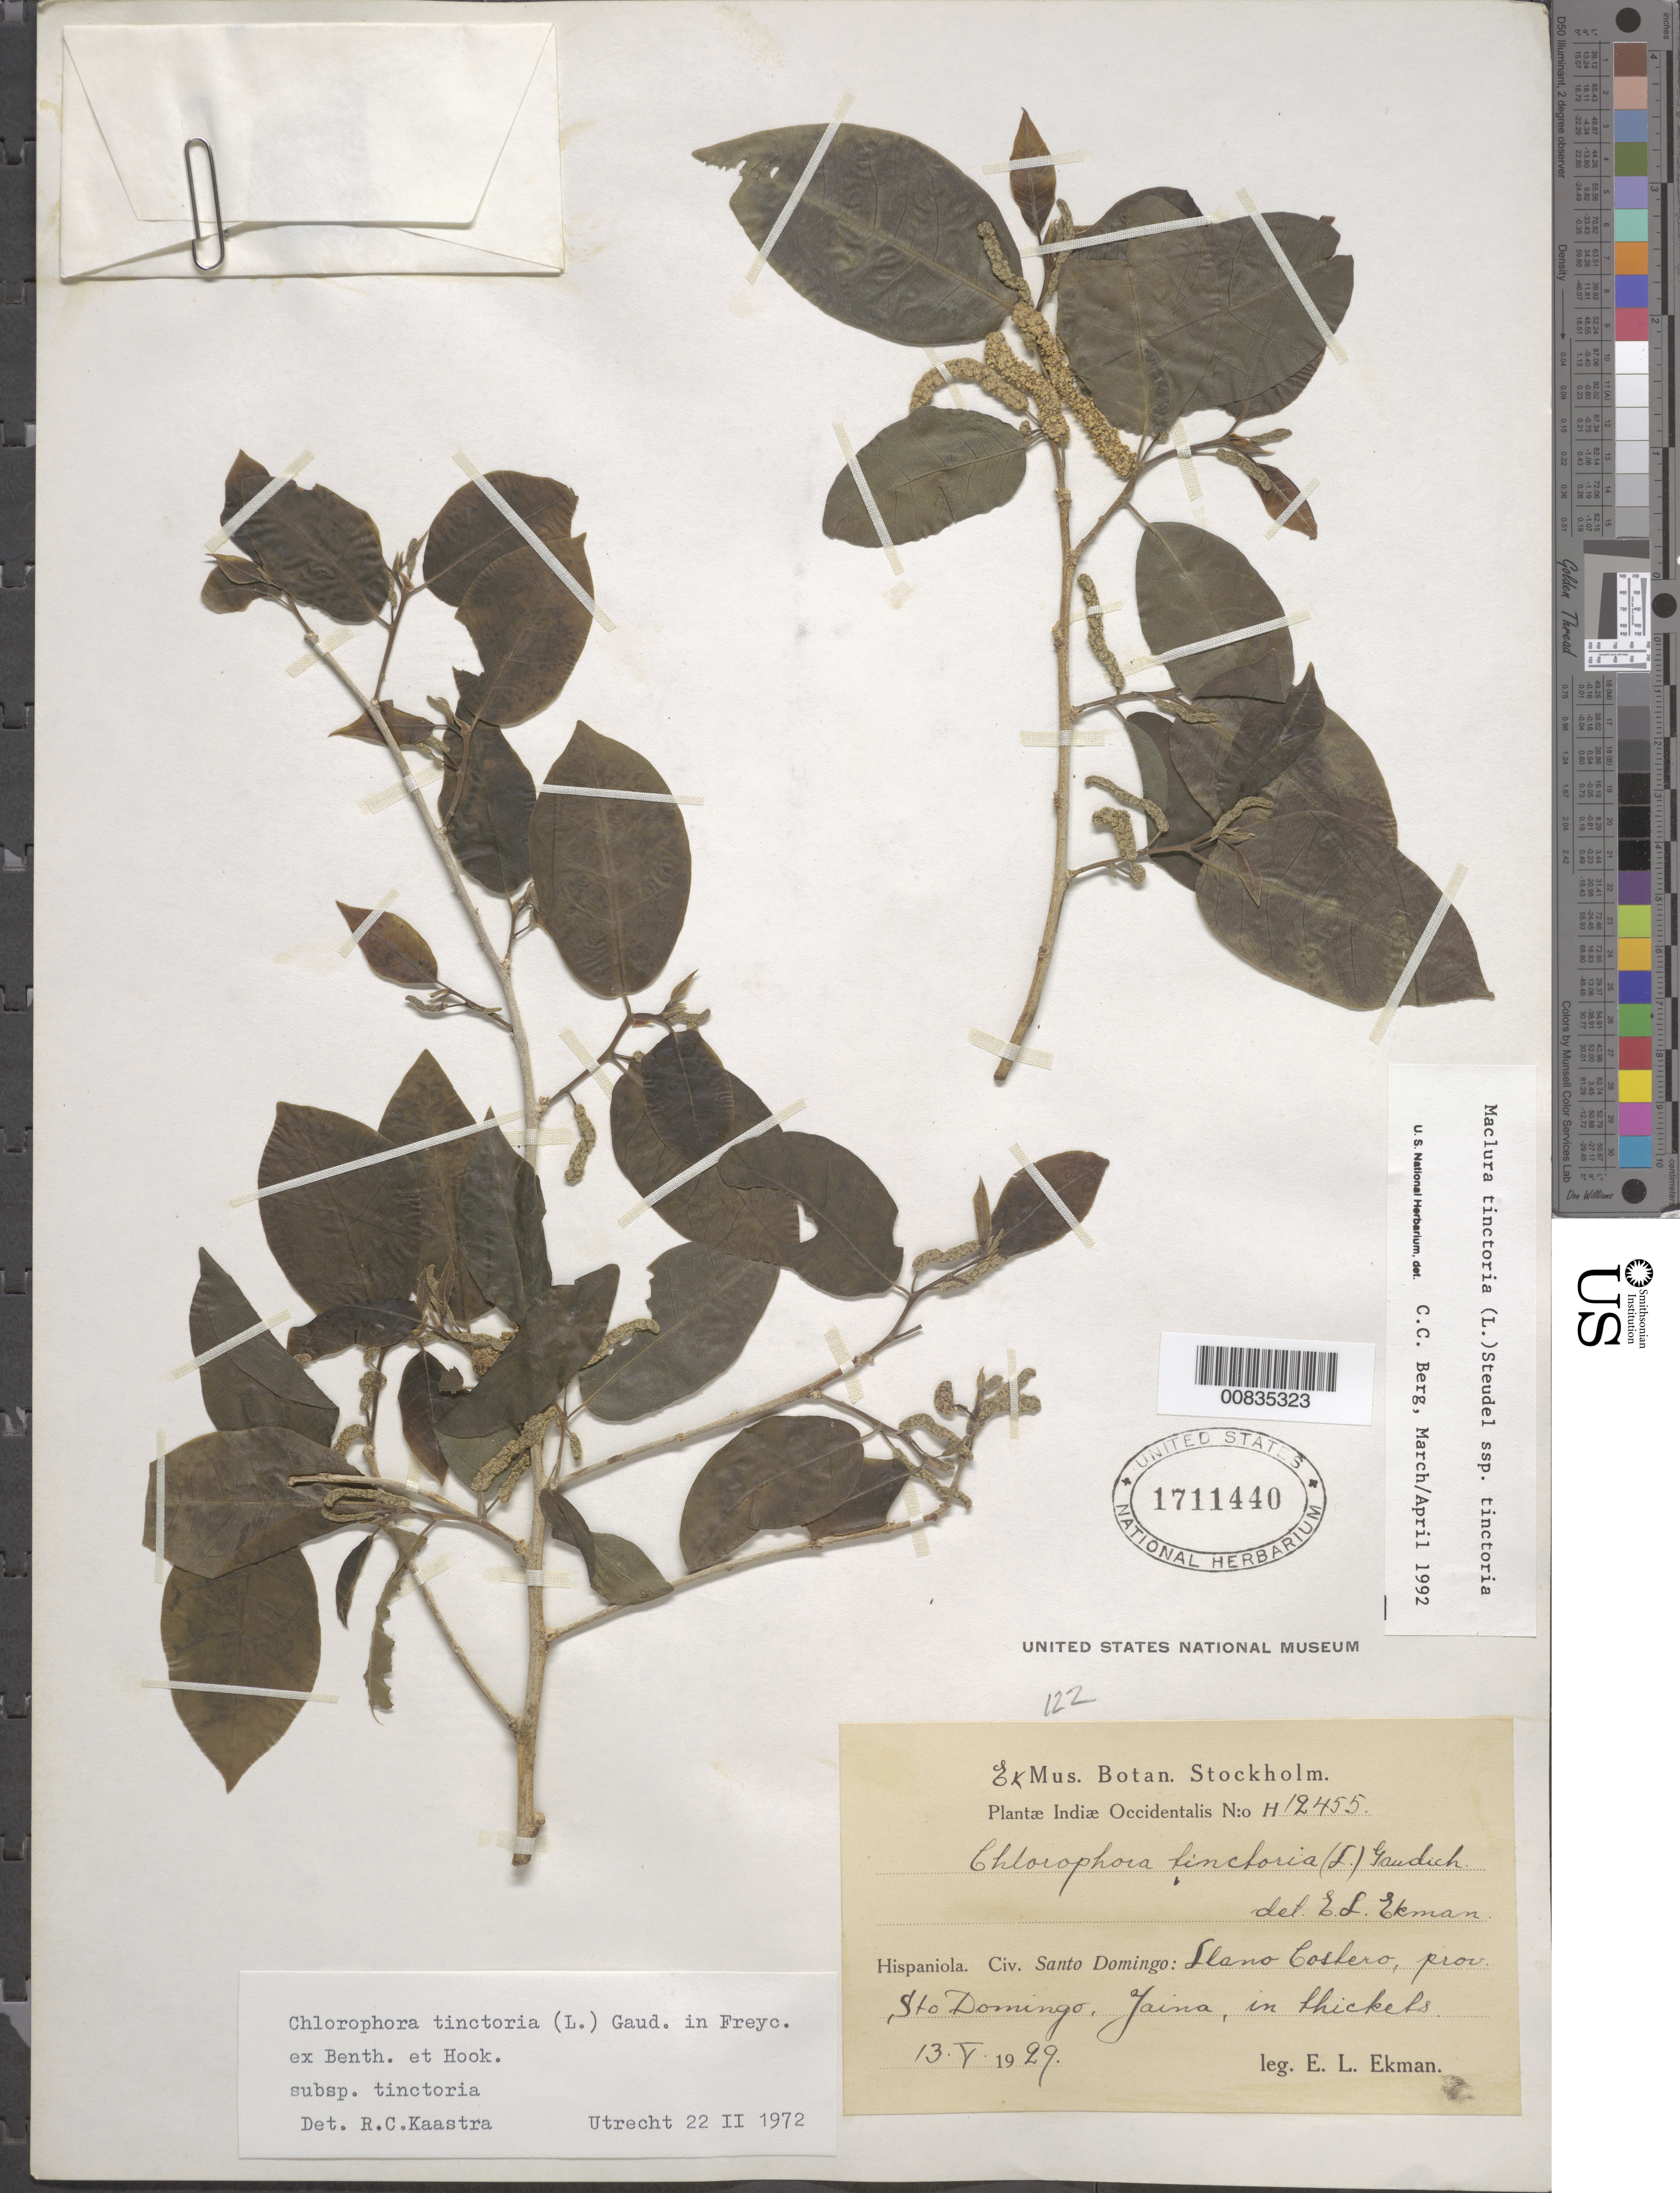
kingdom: Plantae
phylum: Tracheophyta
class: Magnoliopsida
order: Rosales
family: Moraceae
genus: Maclura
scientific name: Maclura tinctoria subsp. tinctoria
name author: (L.) D. Don ex Steud.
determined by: Berg, C. C.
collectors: E. L. Ekman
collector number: H 12455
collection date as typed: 13 May 1929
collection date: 1929-05-13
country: Dominican Republic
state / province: Distrito Nacional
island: Hispaniola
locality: Llano Costero, prov. Sto. Domingo (obsolete), Jaina.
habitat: In thickets.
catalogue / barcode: US 1711440